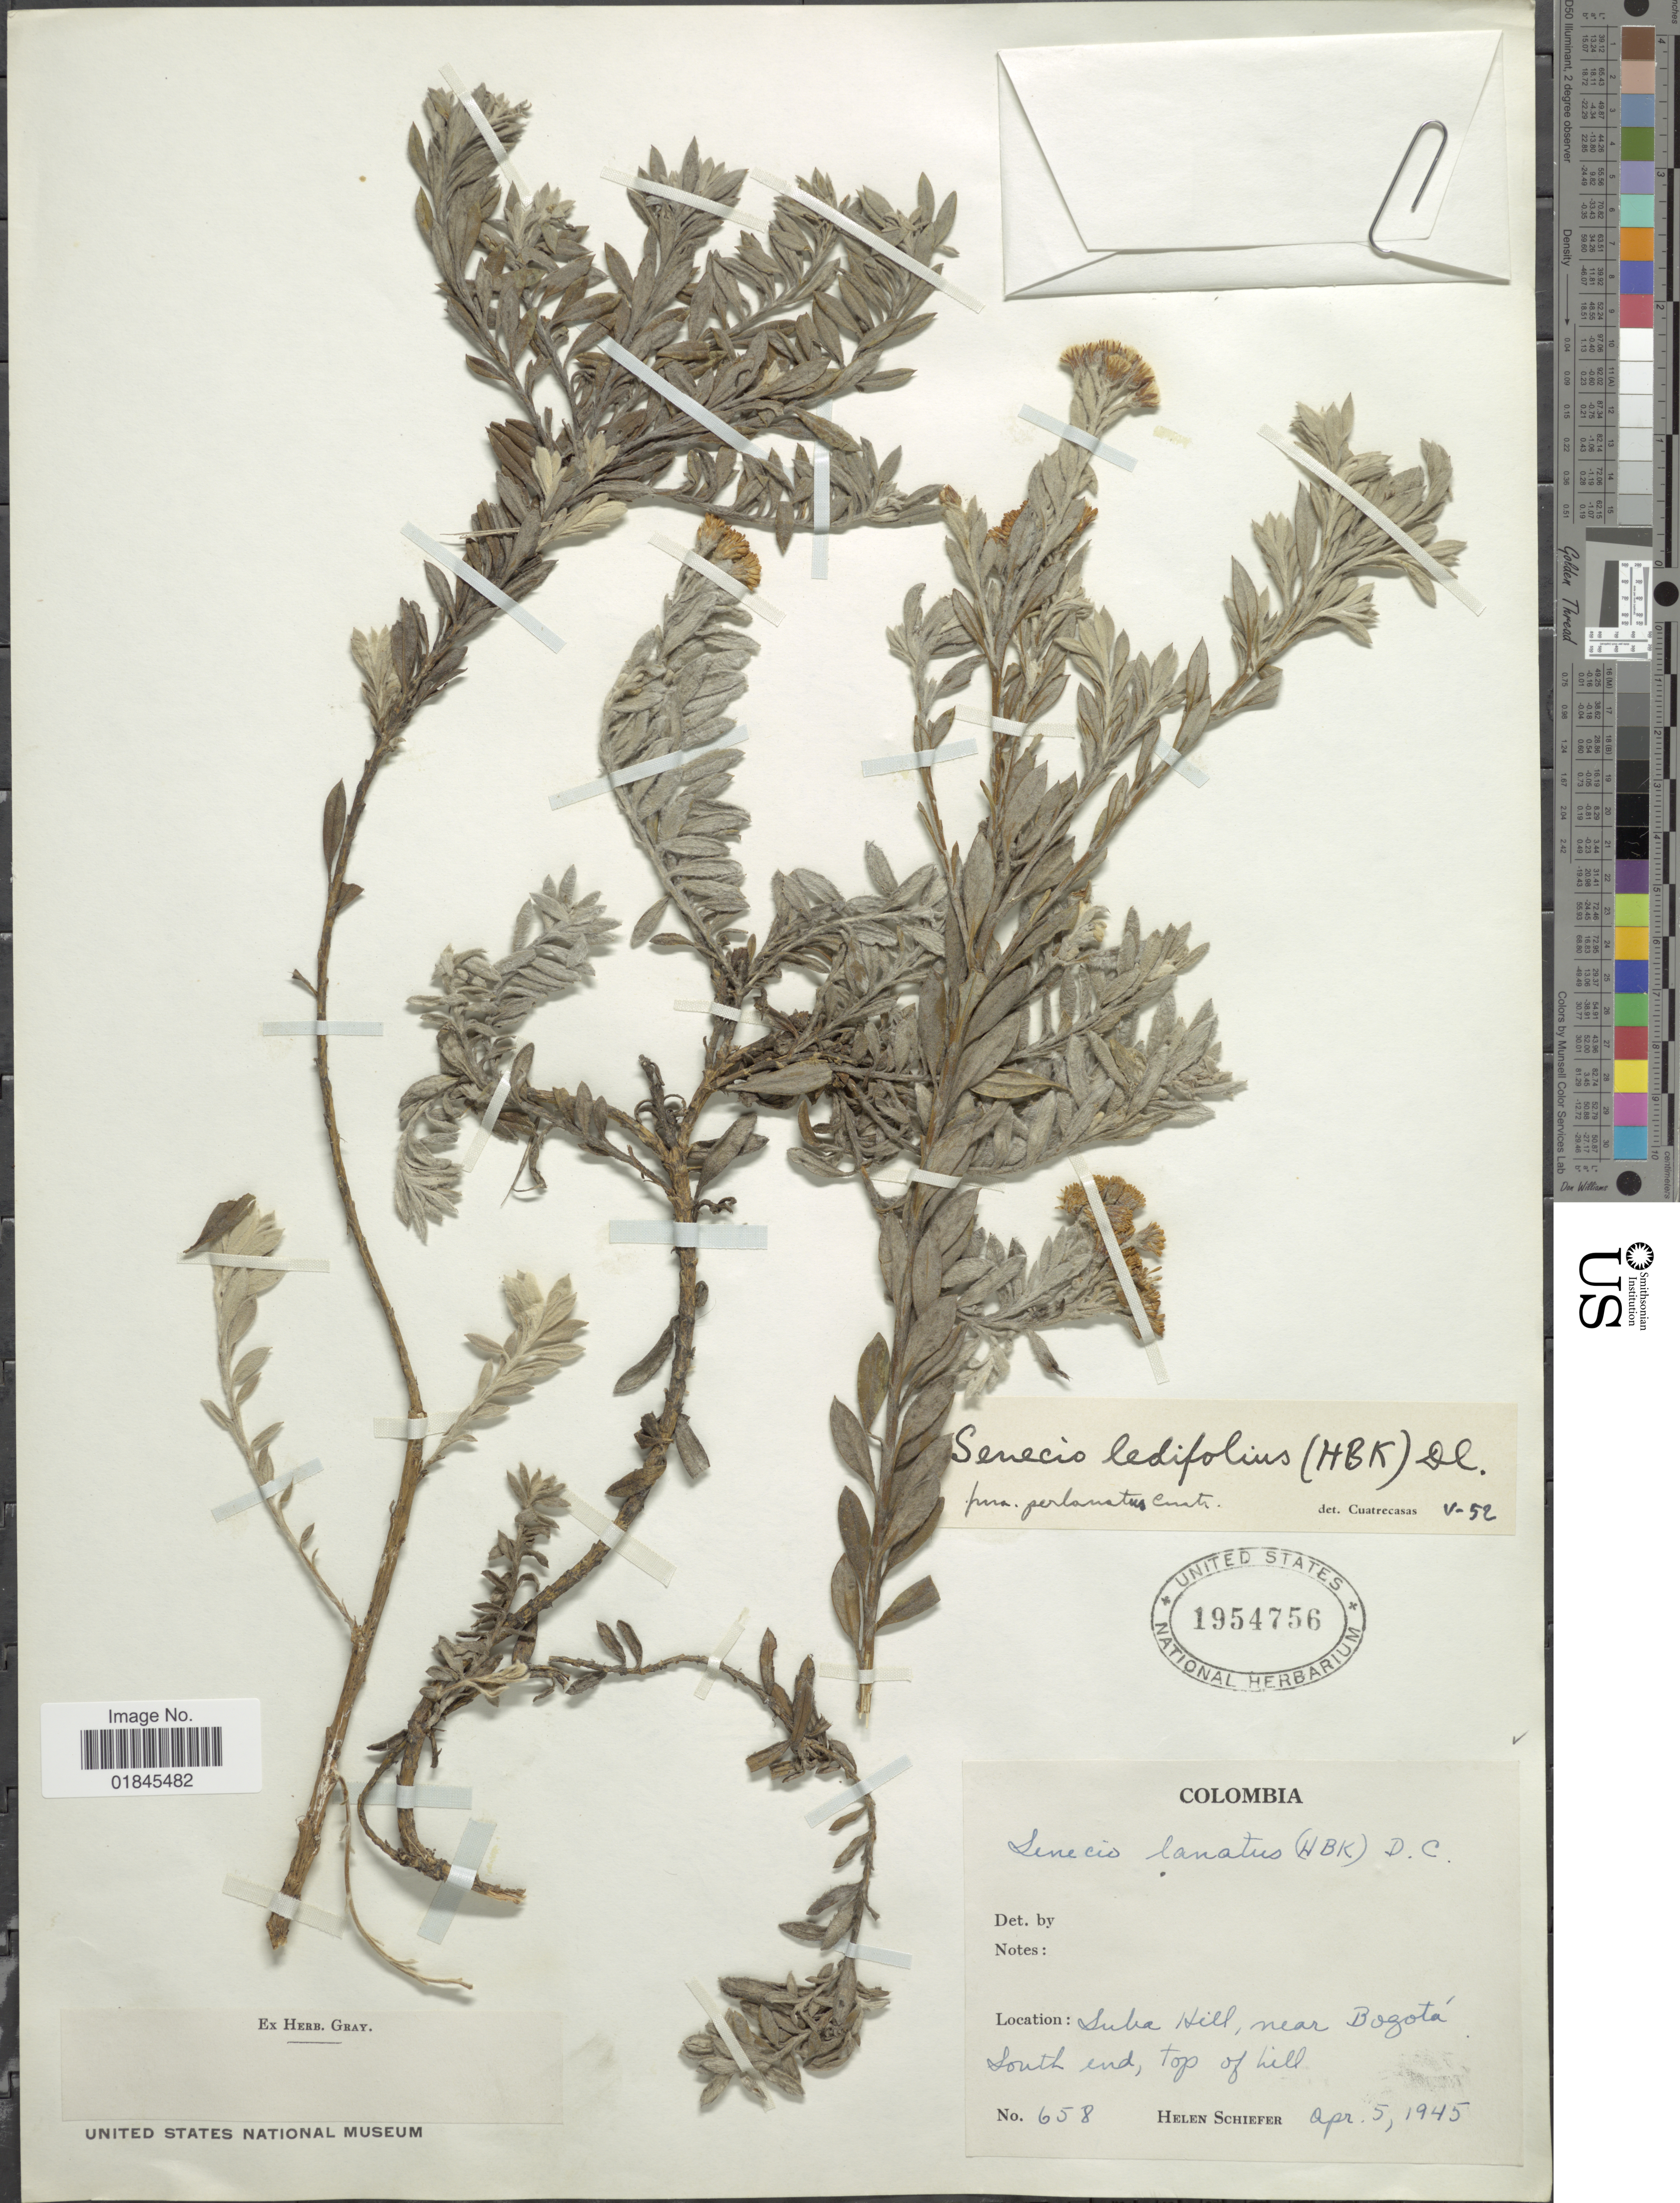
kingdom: Plantae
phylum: Tracheophyta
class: Magnoliopsida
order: Asterales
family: Asteraceae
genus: Pentacalia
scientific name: Pentacalia ledifolia f. perlanta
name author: Cuatrec.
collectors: H. Schiefer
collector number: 658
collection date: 1945-04-05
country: Colombia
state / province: Bogota D.C.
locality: Suba Hill, near Bogotá. South end, top of hill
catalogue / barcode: US 1954756